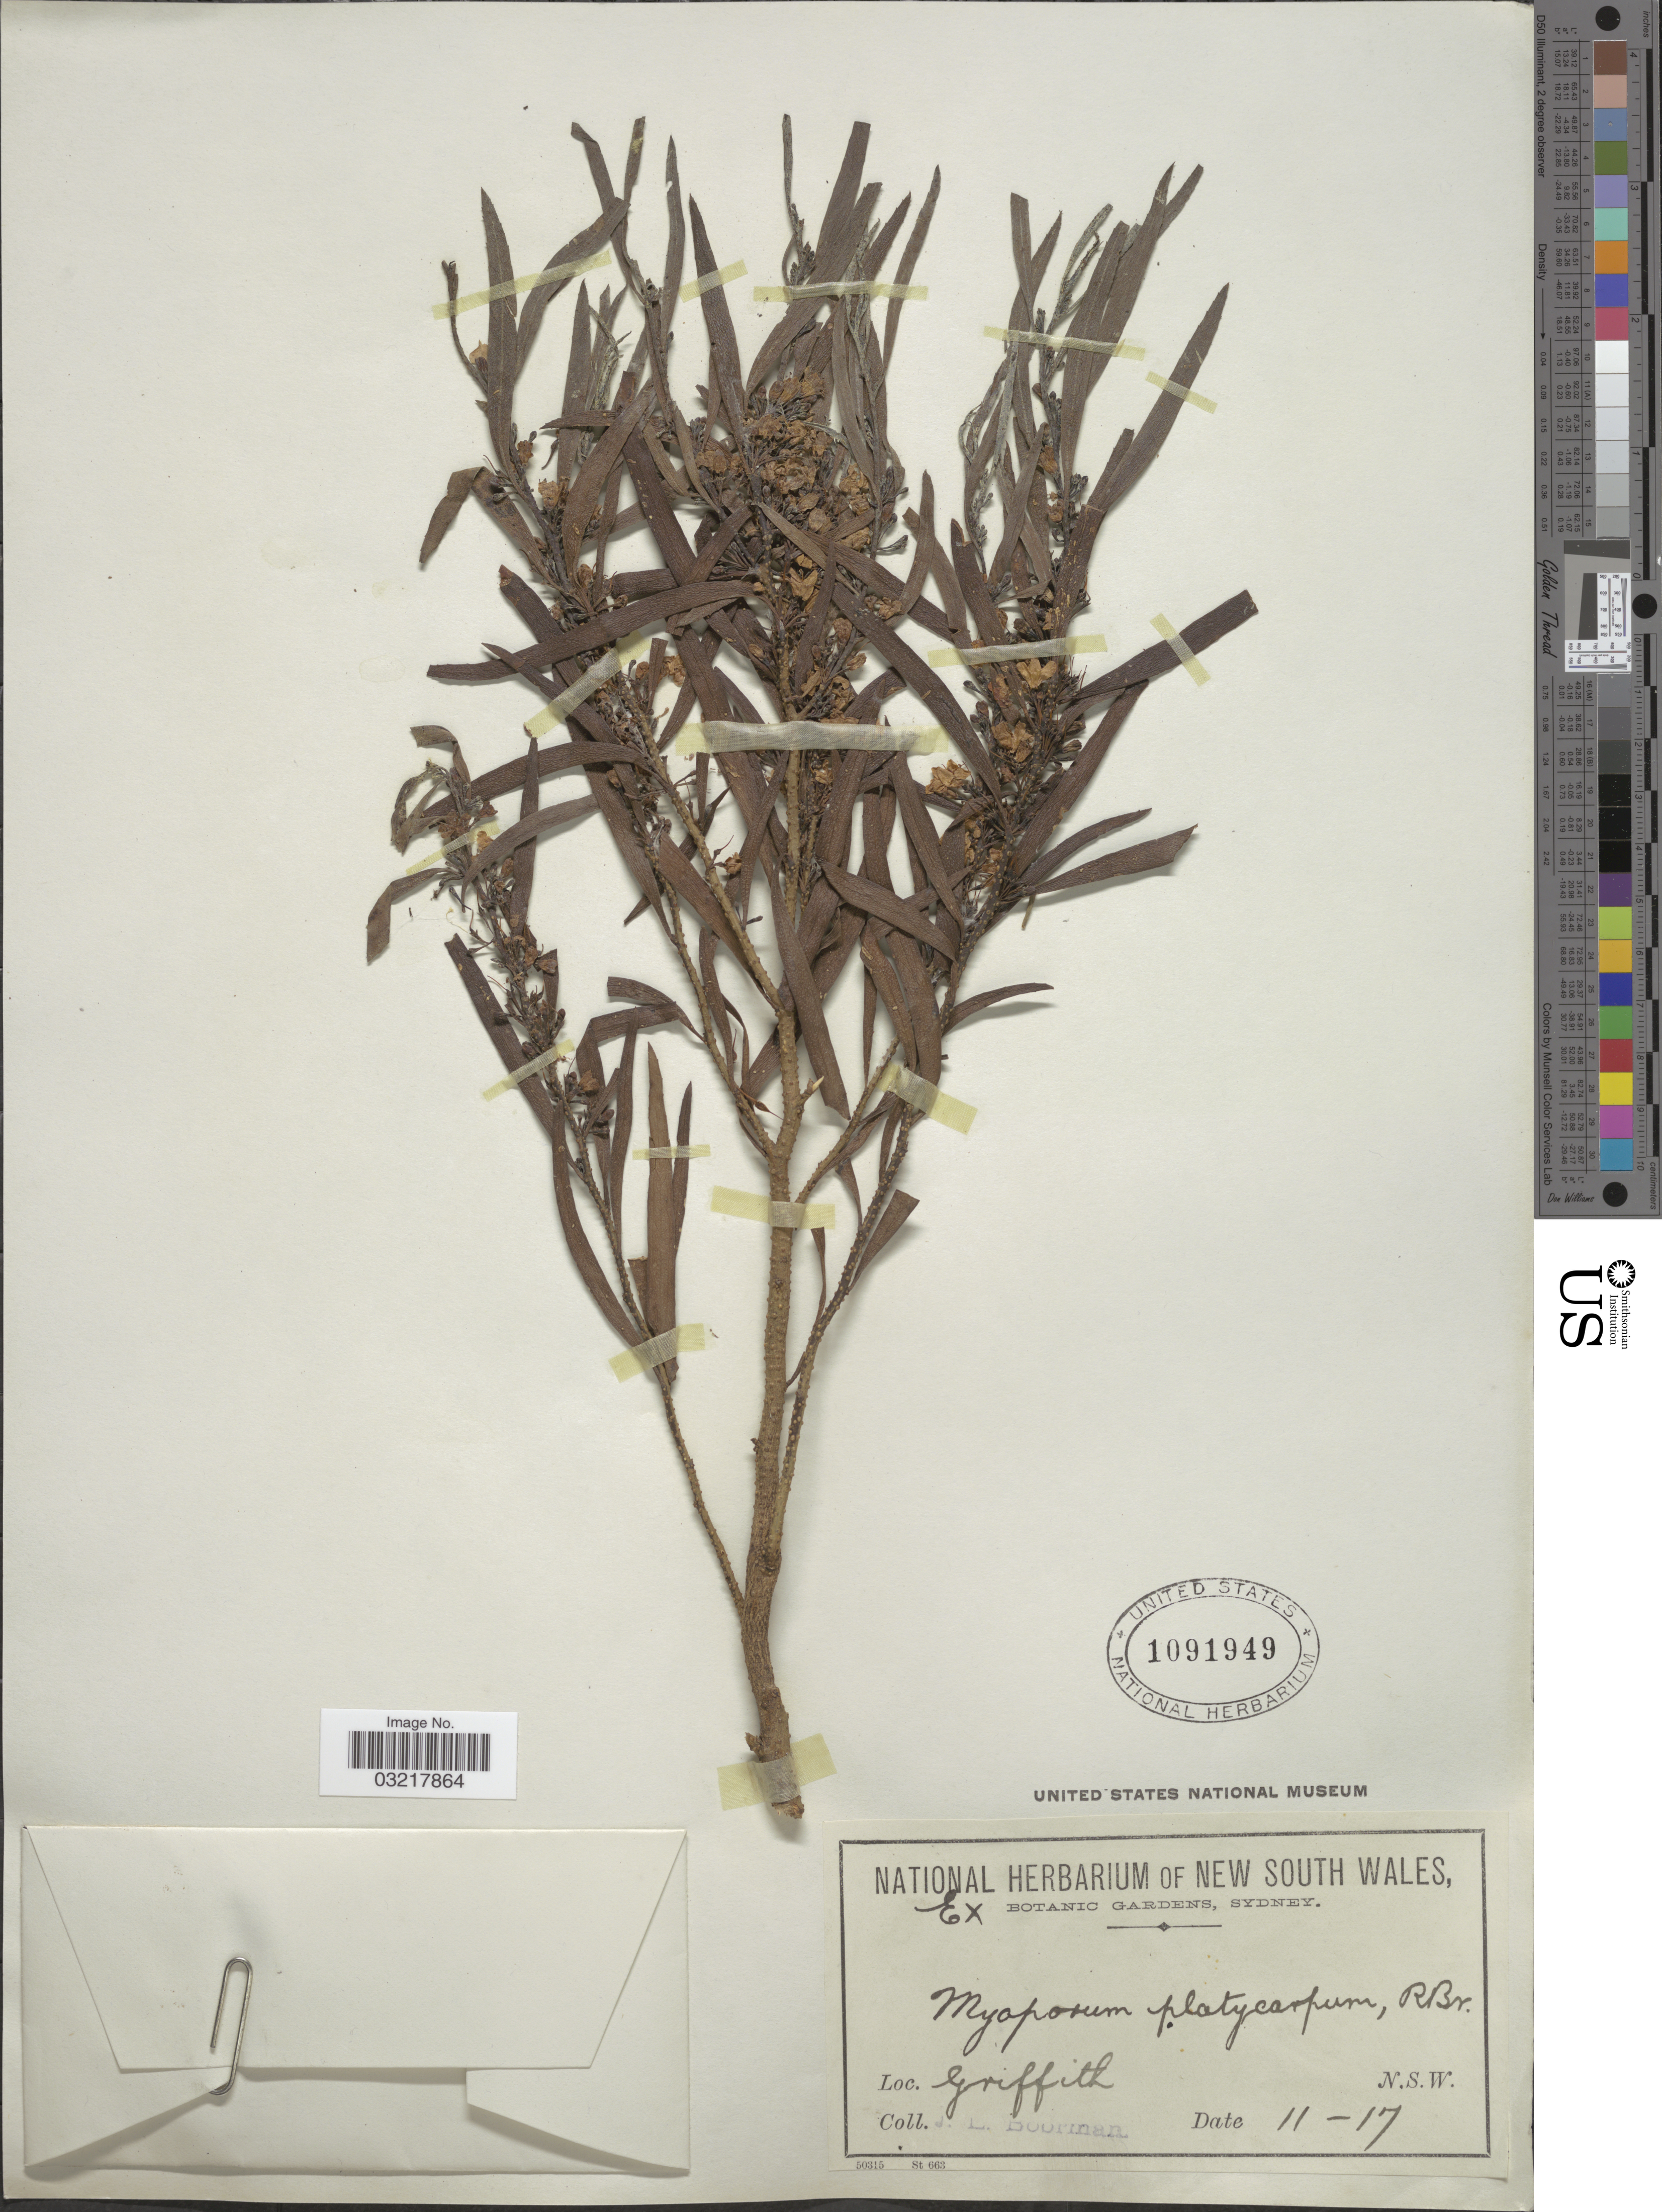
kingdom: Plantae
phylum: Tracheophyta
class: Magnoliopsida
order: Lamiales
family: Scrophulariaceae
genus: Myoporum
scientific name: Myoporum platycarpum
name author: R. Br.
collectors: J. Boorman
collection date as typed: Transcribed d/m/y: /11/17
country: Australia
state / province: New South Wales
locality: Griffith. N.S.W.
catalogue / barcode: US 1091949